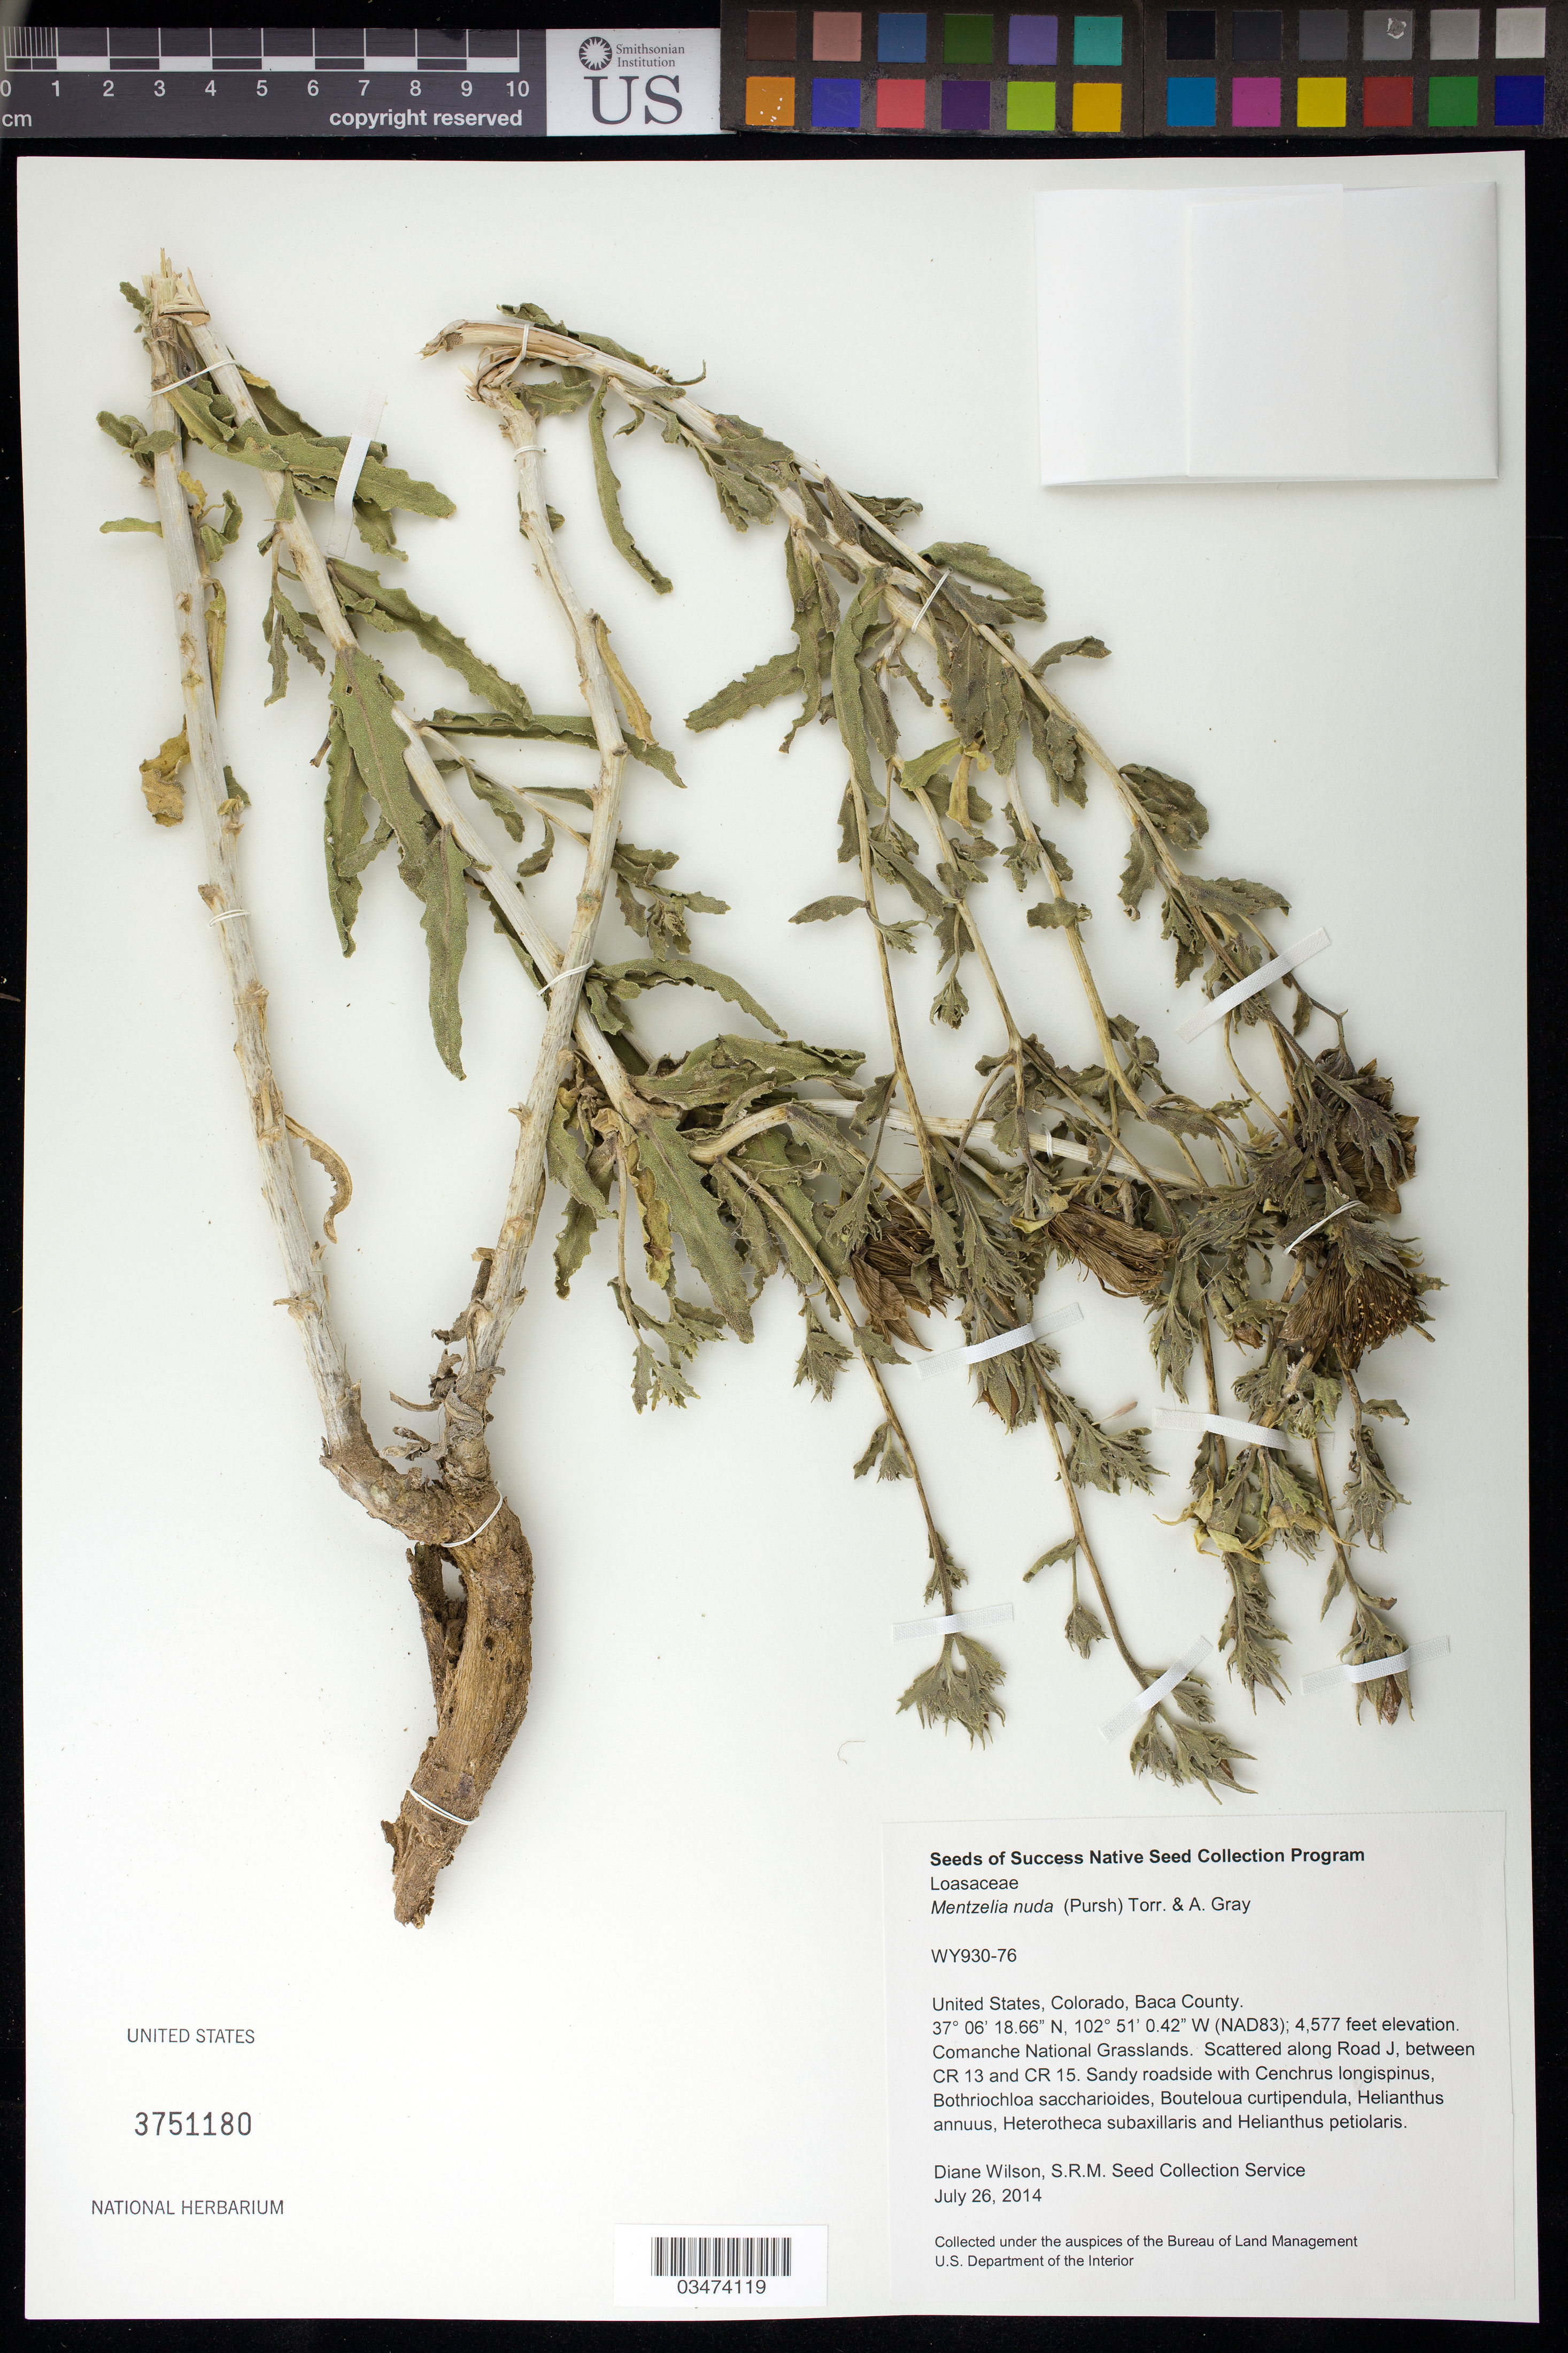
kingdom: Plantae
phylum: Tracheophyta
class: Magnoliopsida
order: Cornales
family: Loasaceae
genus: Mentzelia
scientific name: Mentzelia nuda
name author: (Pursh) Torr. & A. Gray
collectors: D. Wilson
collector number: WY930-76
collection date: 2014-07-26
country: United States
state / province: Colorado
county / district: Baca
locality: Comanche National Grasslands. Along Road J, between CR 13 and CR 15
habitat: Sandy roadside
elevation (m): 1395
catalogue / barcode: US 3751180